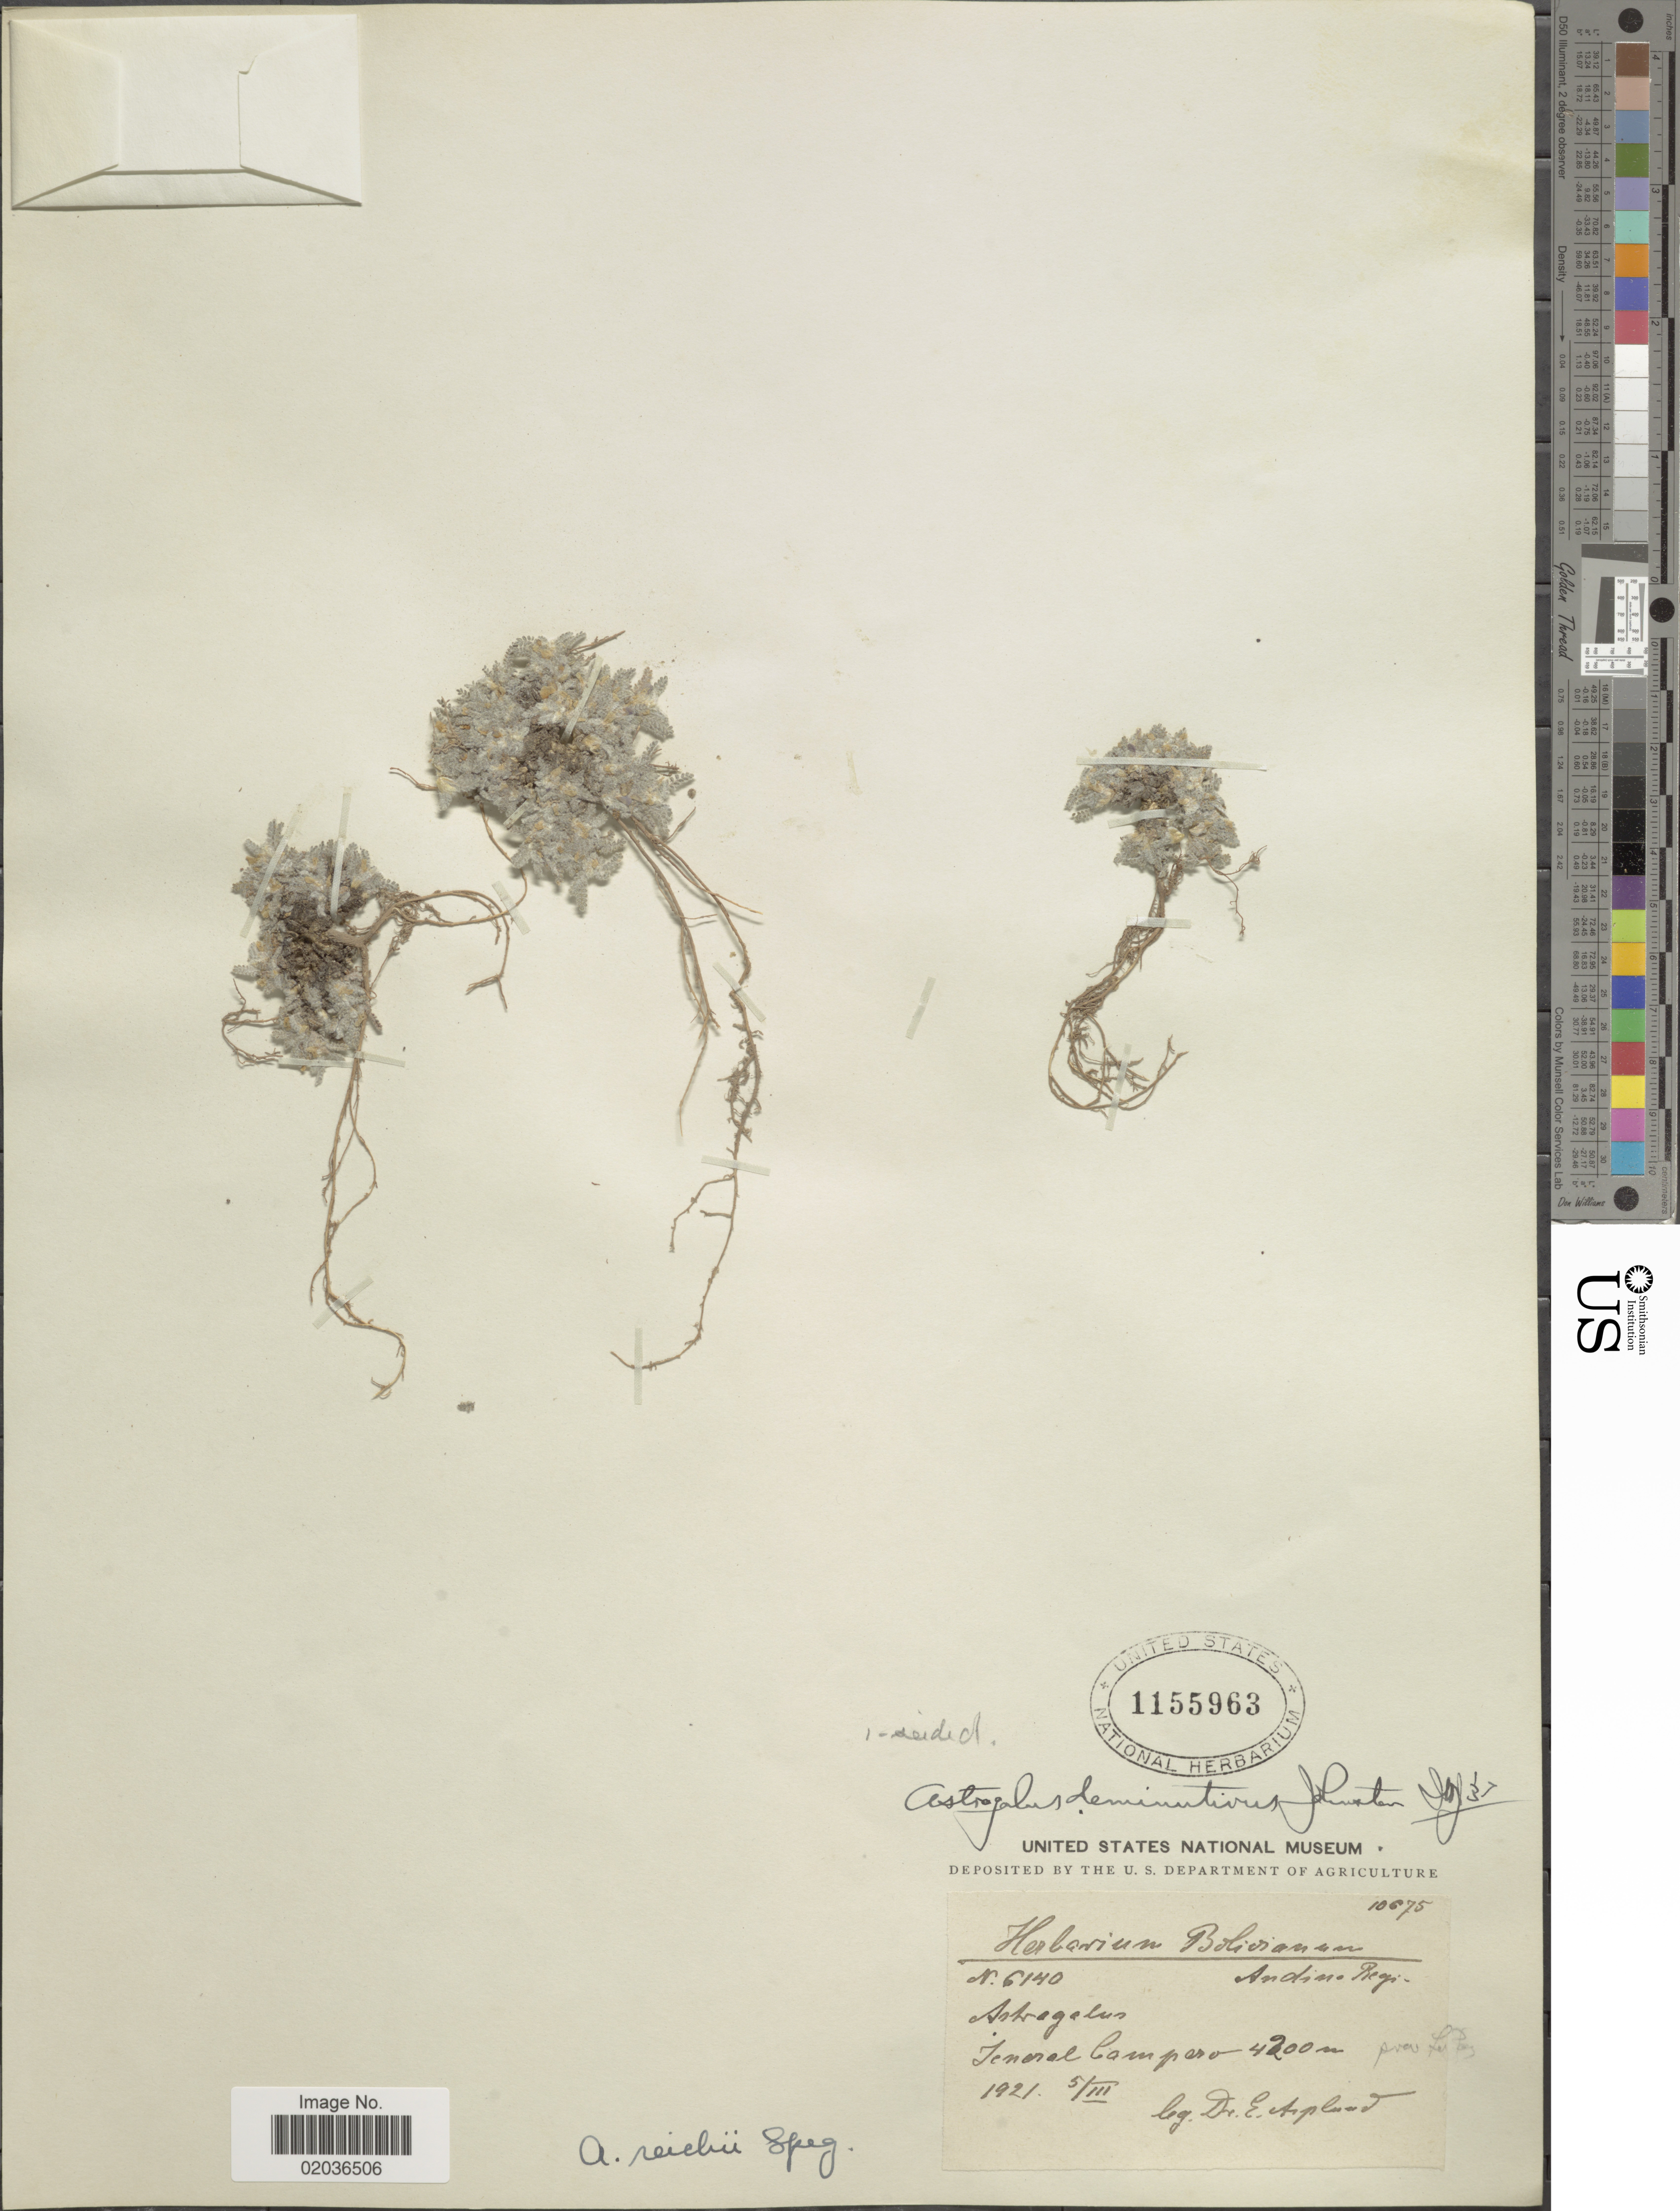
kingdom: Plantae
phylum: Tracheophyta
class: Magnoliopsida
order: Fabales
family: Fabaceae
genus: Astragalus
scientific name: Astragalus deminutivus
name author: I.M. Johnst.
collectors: E. Asplund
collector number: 6140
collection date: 1921-03-05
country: Bolivia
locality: General Campero.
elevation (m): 4200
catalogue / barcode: US 1155963